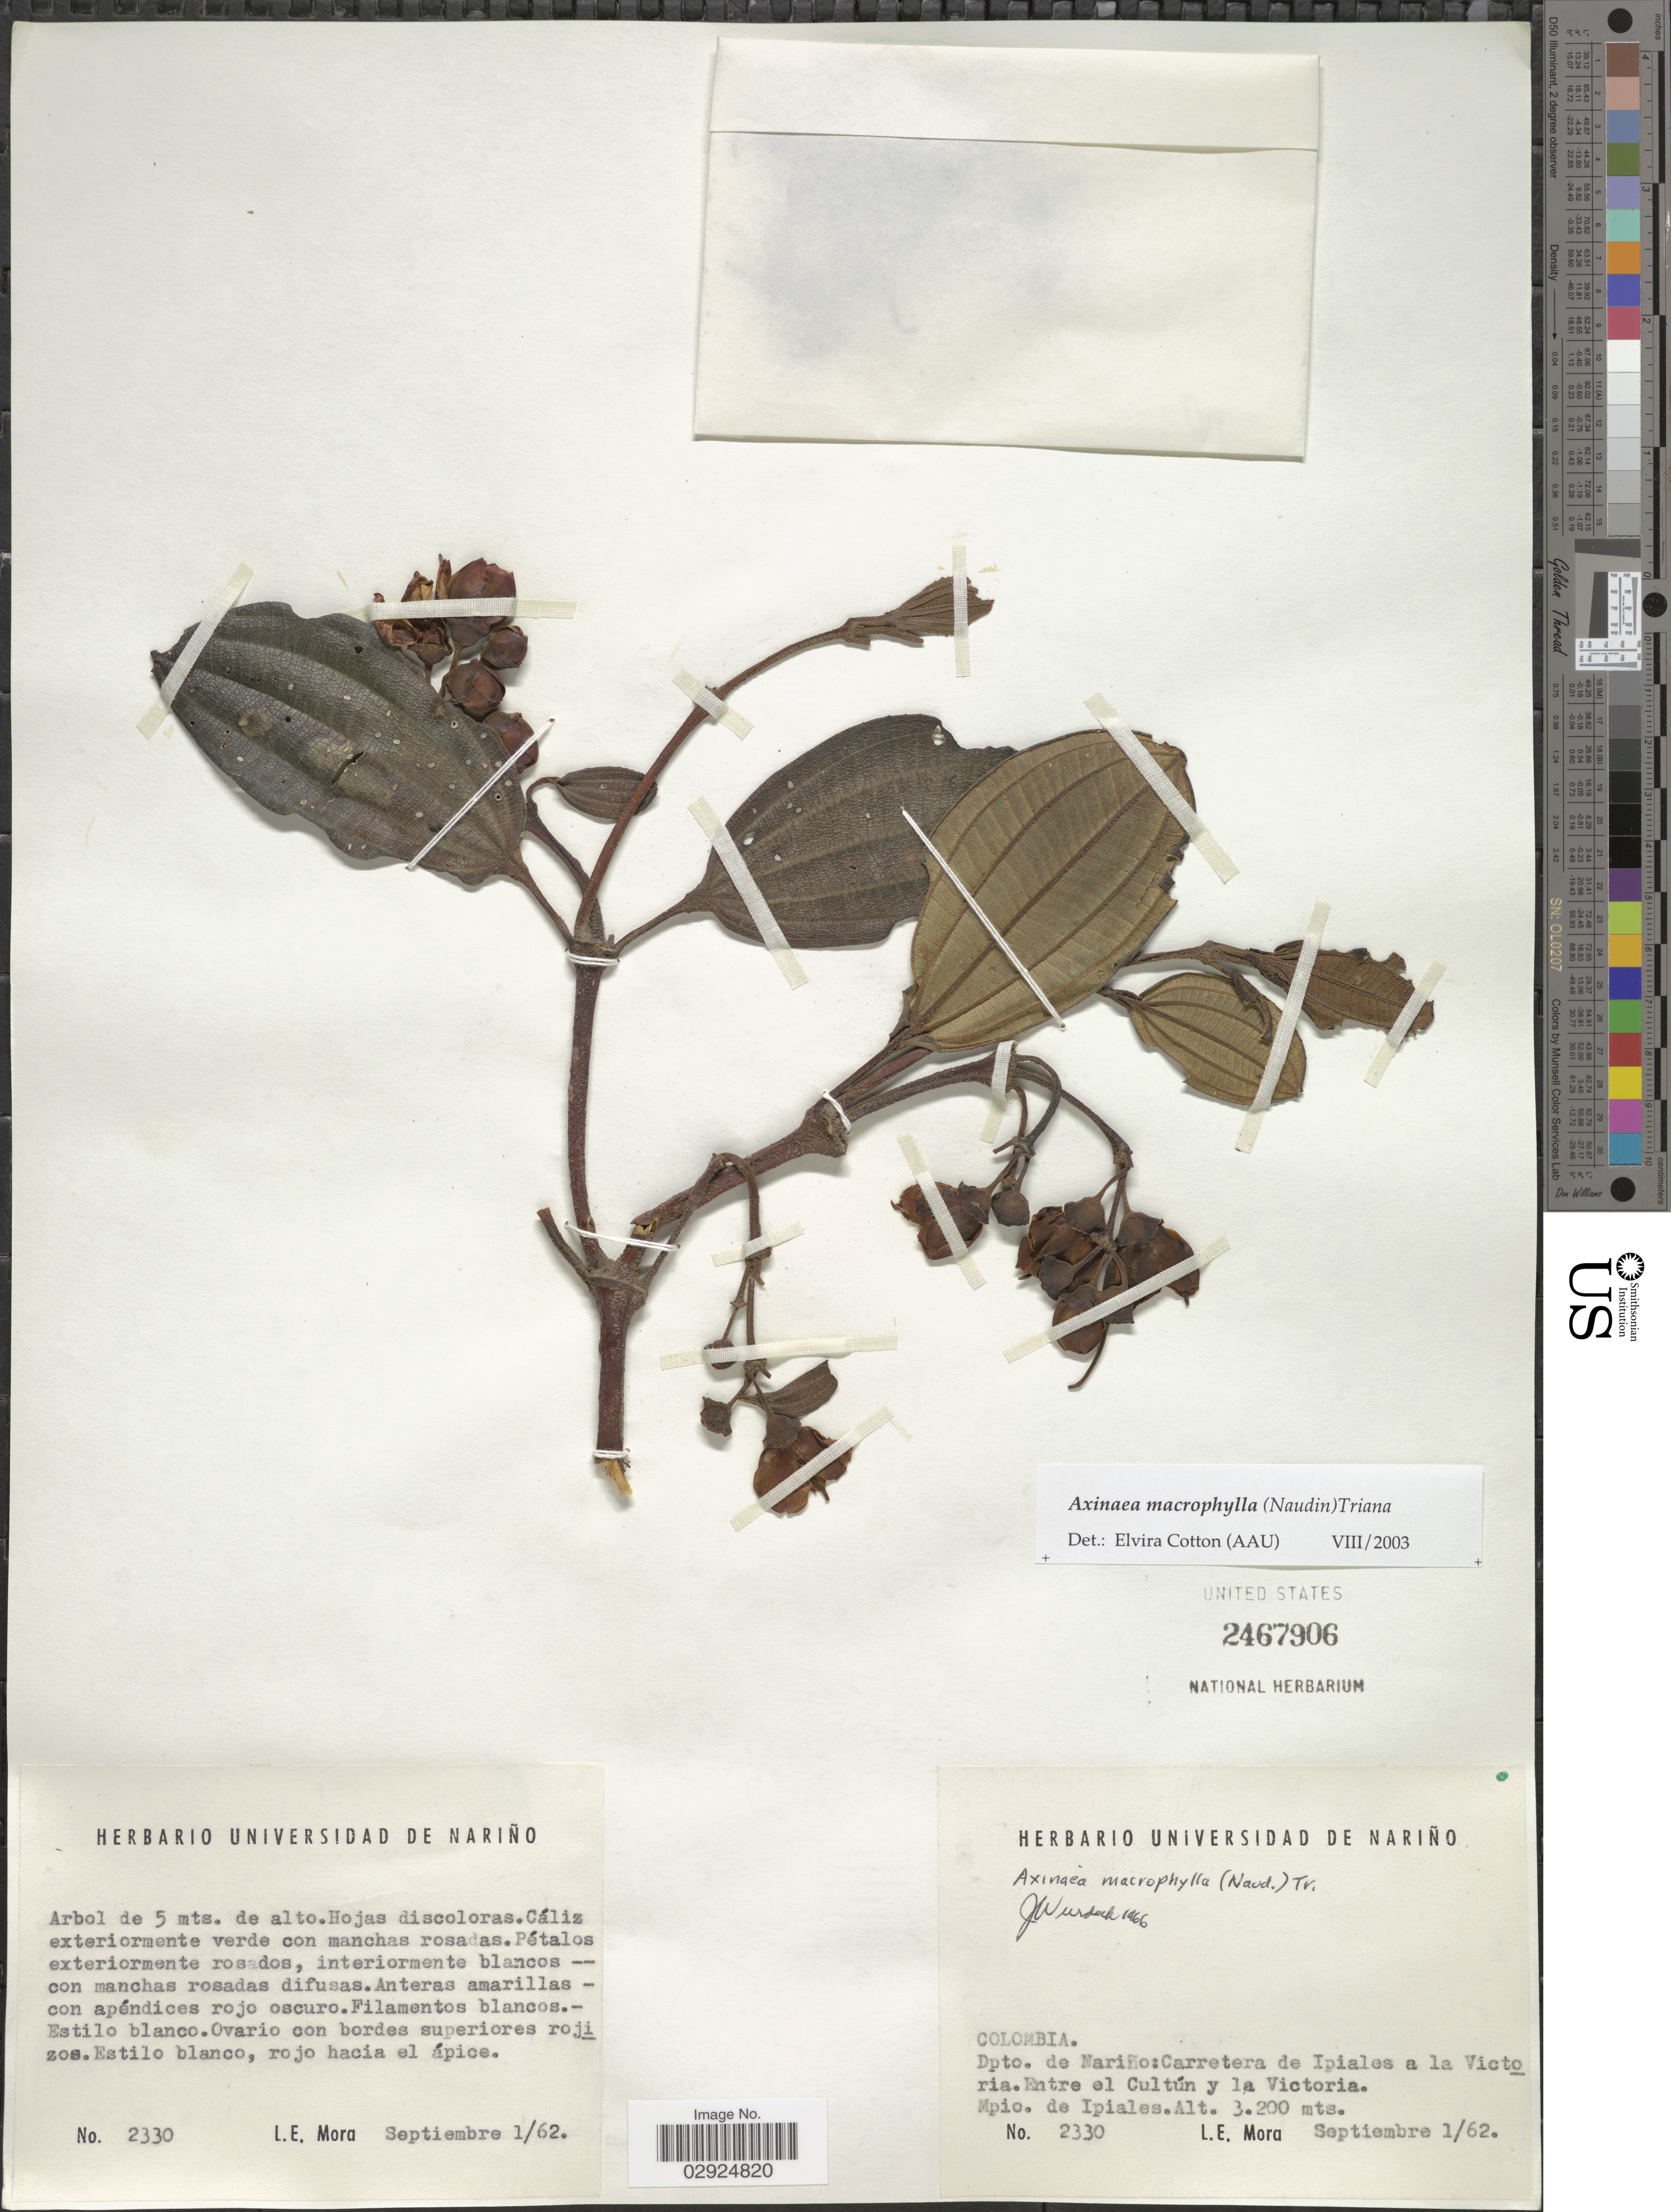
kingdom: Plantae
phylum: Tracheophyta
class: Magnoliopsida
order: Myrtales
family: Melastomataceae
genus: Axinaea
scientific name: Axinaea macrophylla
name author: (Naudin) Triana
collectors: L. Mora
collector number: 2330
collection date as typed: Transcribed d/m/y: 1/9/62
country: Colombia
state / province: Nariño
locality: Dpto. de Nariño: Carretera de Ipiales a la Victoria. Entre el Cultún y la Victoria. Mpio. de Ipiales.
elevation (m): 3200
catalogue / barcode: US 2467906